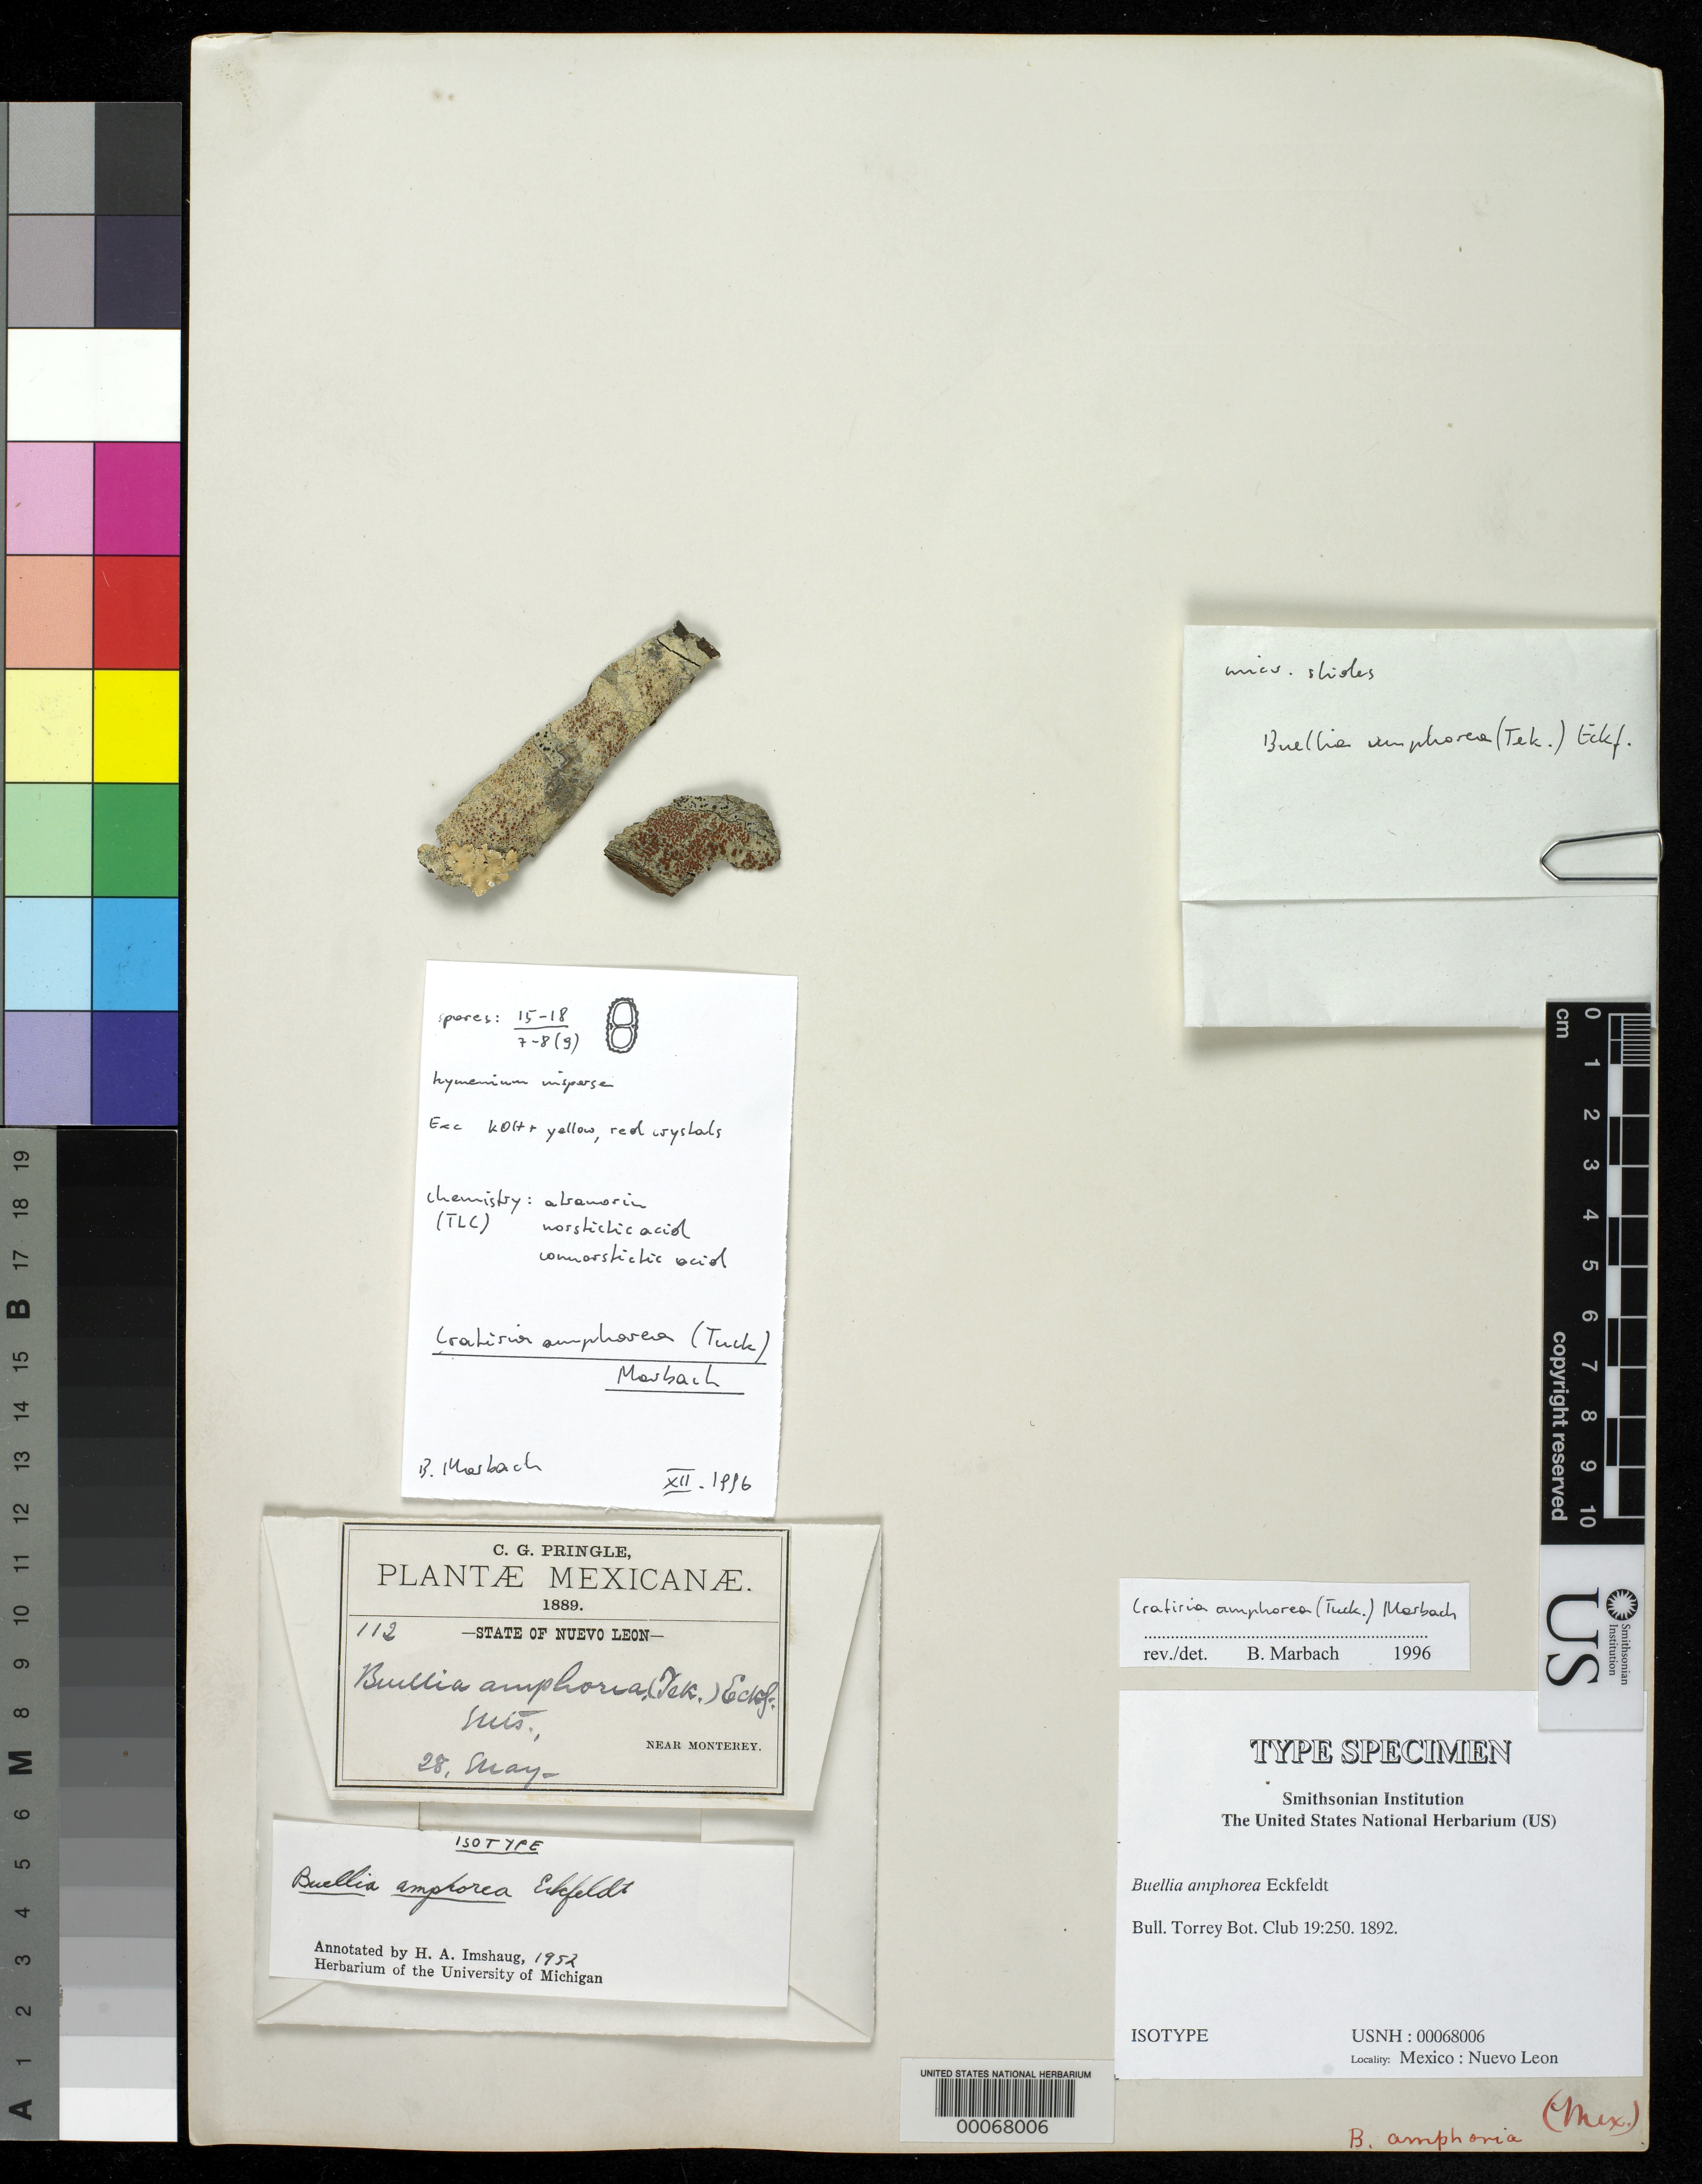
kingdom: Fungi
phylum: Ascomycota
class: Lecanoromycetes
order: Caliciales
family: Caliciaceae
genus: Buellia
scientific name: Buellia amphorea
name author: Eckfeldt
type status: Isotype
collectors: C. G. Pringle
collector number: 112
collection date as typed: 28 May 1889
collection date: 1889-05-28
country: Mexico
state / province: Nuevo León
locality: Mts. near Monterrey.